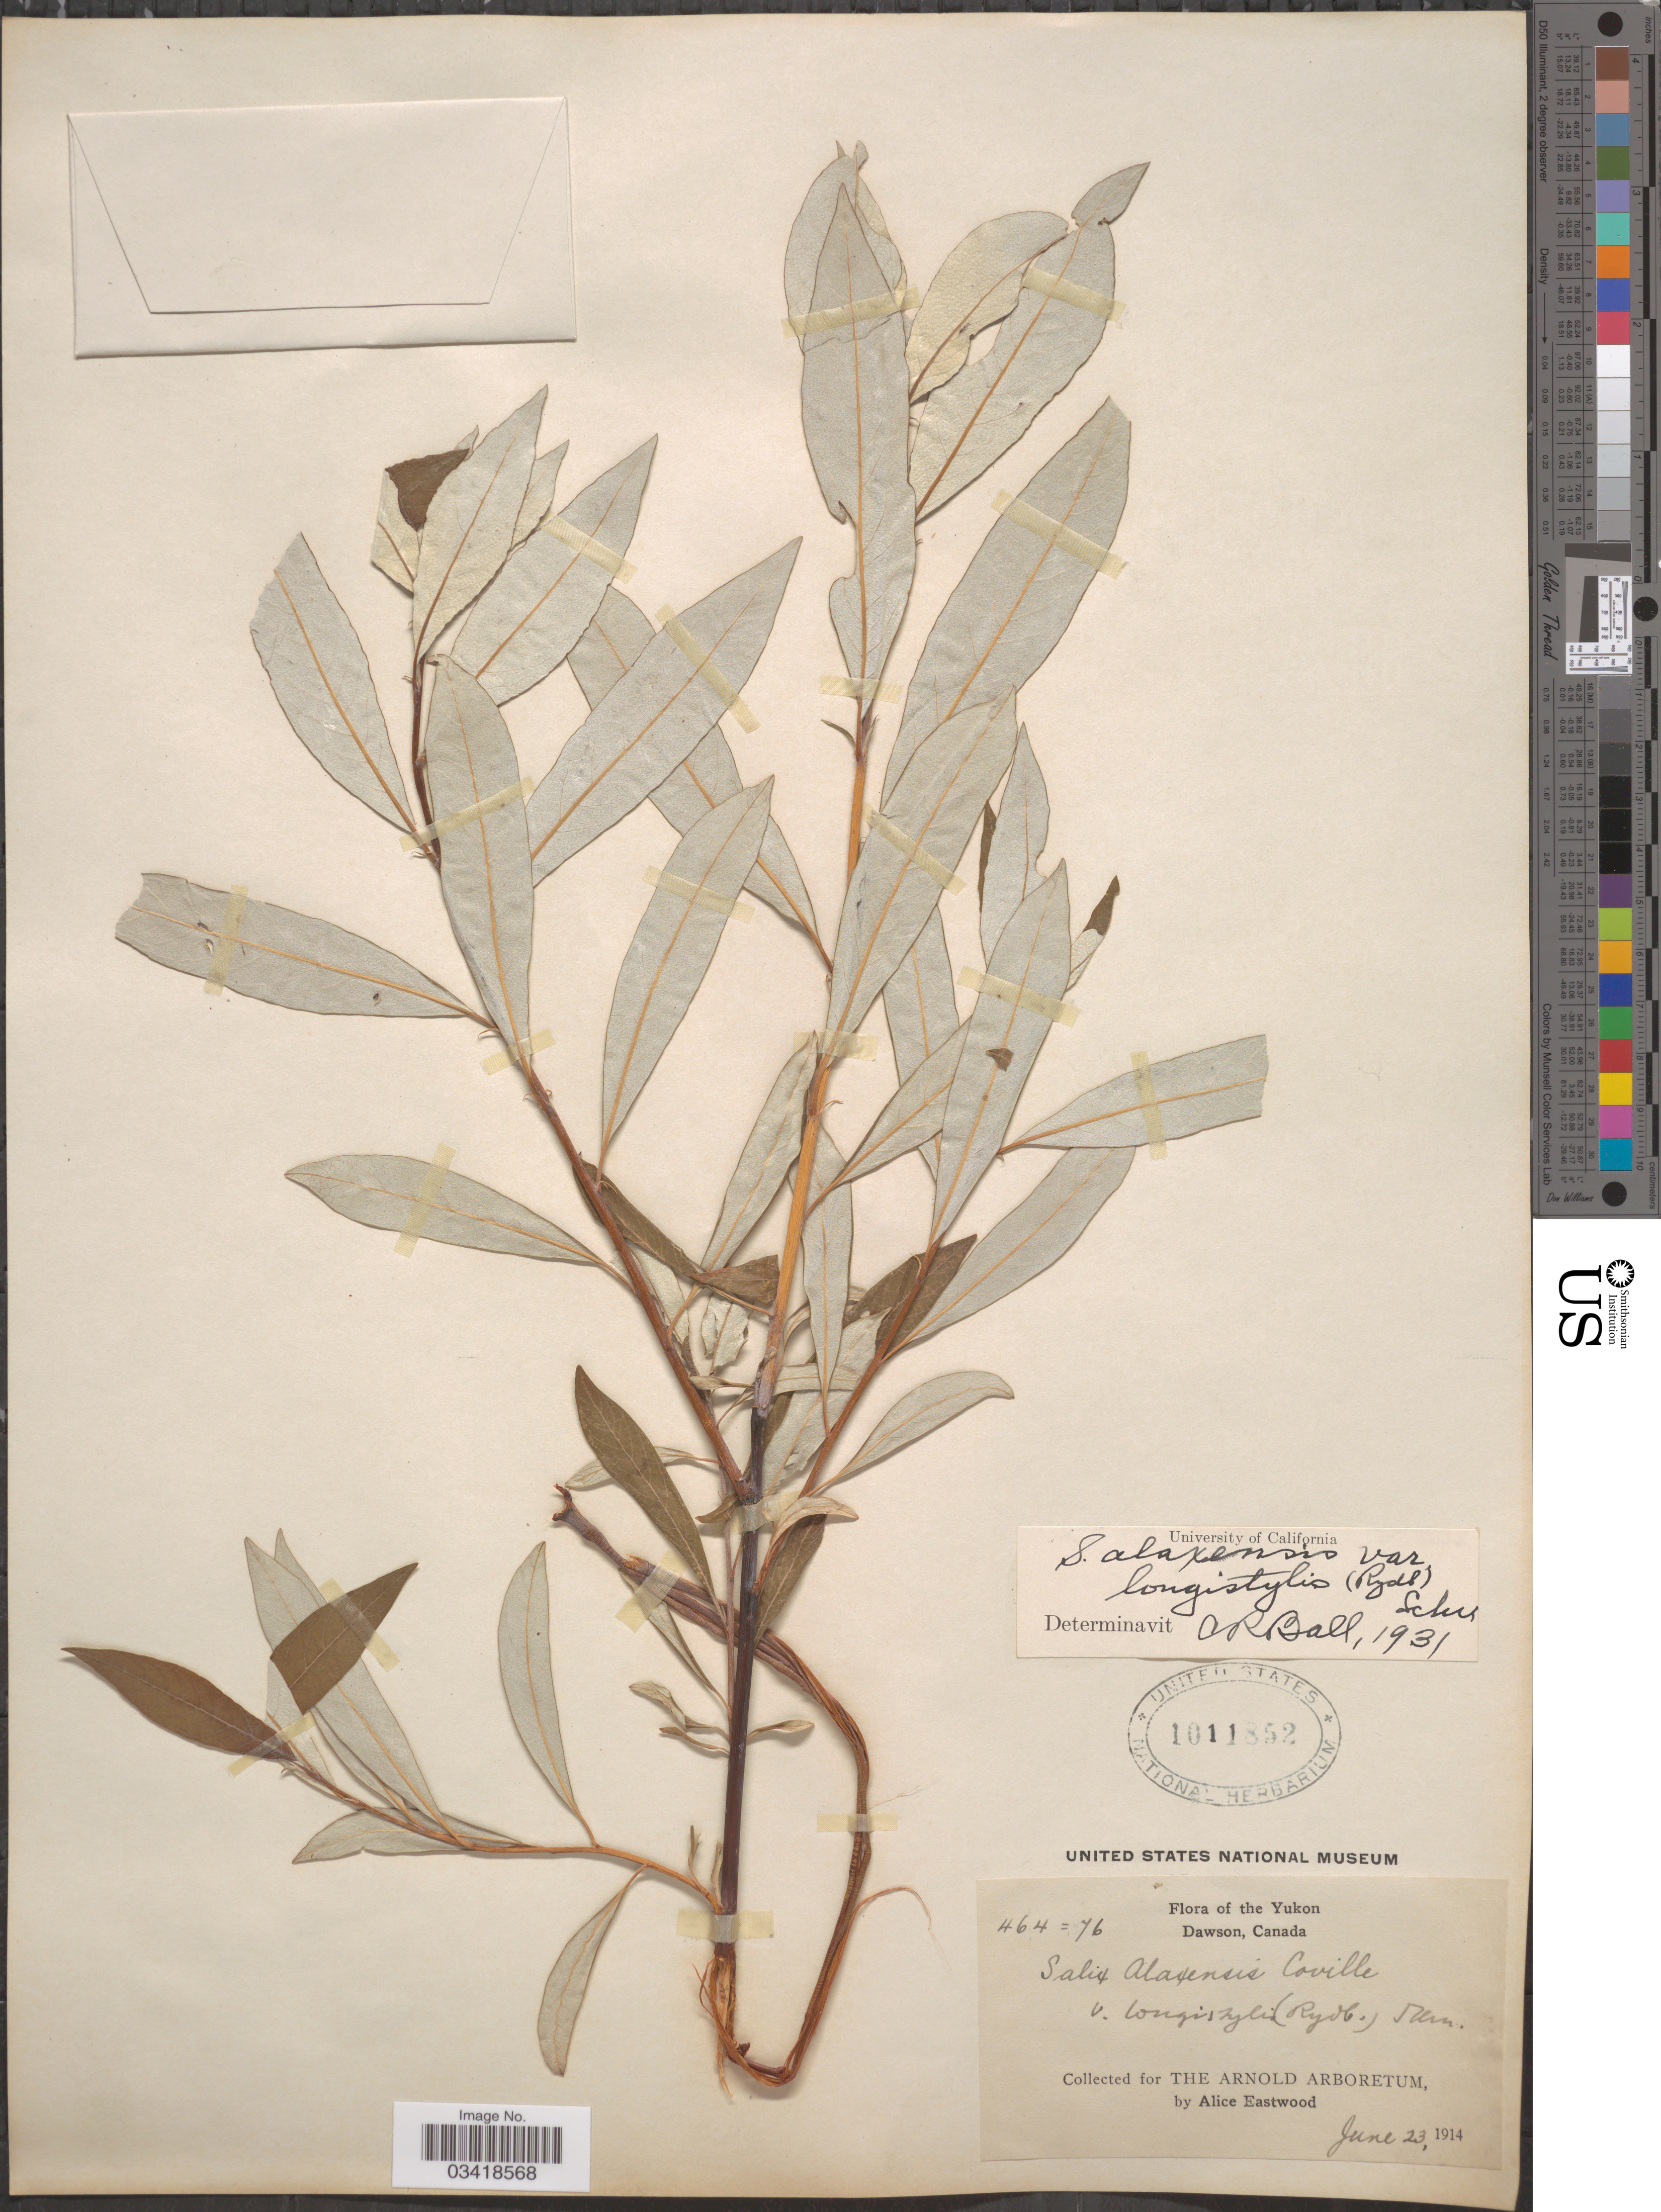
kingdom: Plantae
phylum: Tracheophyta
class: Magnoliopsida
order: Malpighiales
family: Salicaceae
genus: Salix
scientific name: Salix alaxensis var. longistylis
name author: (Rydb.) C.K. Schneid.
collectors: A. Eastwood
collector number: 464=76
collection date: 1914-06-23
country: Canada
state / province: Yukon Territory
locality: The Yukon. Dawson.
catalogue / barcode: US 1011852